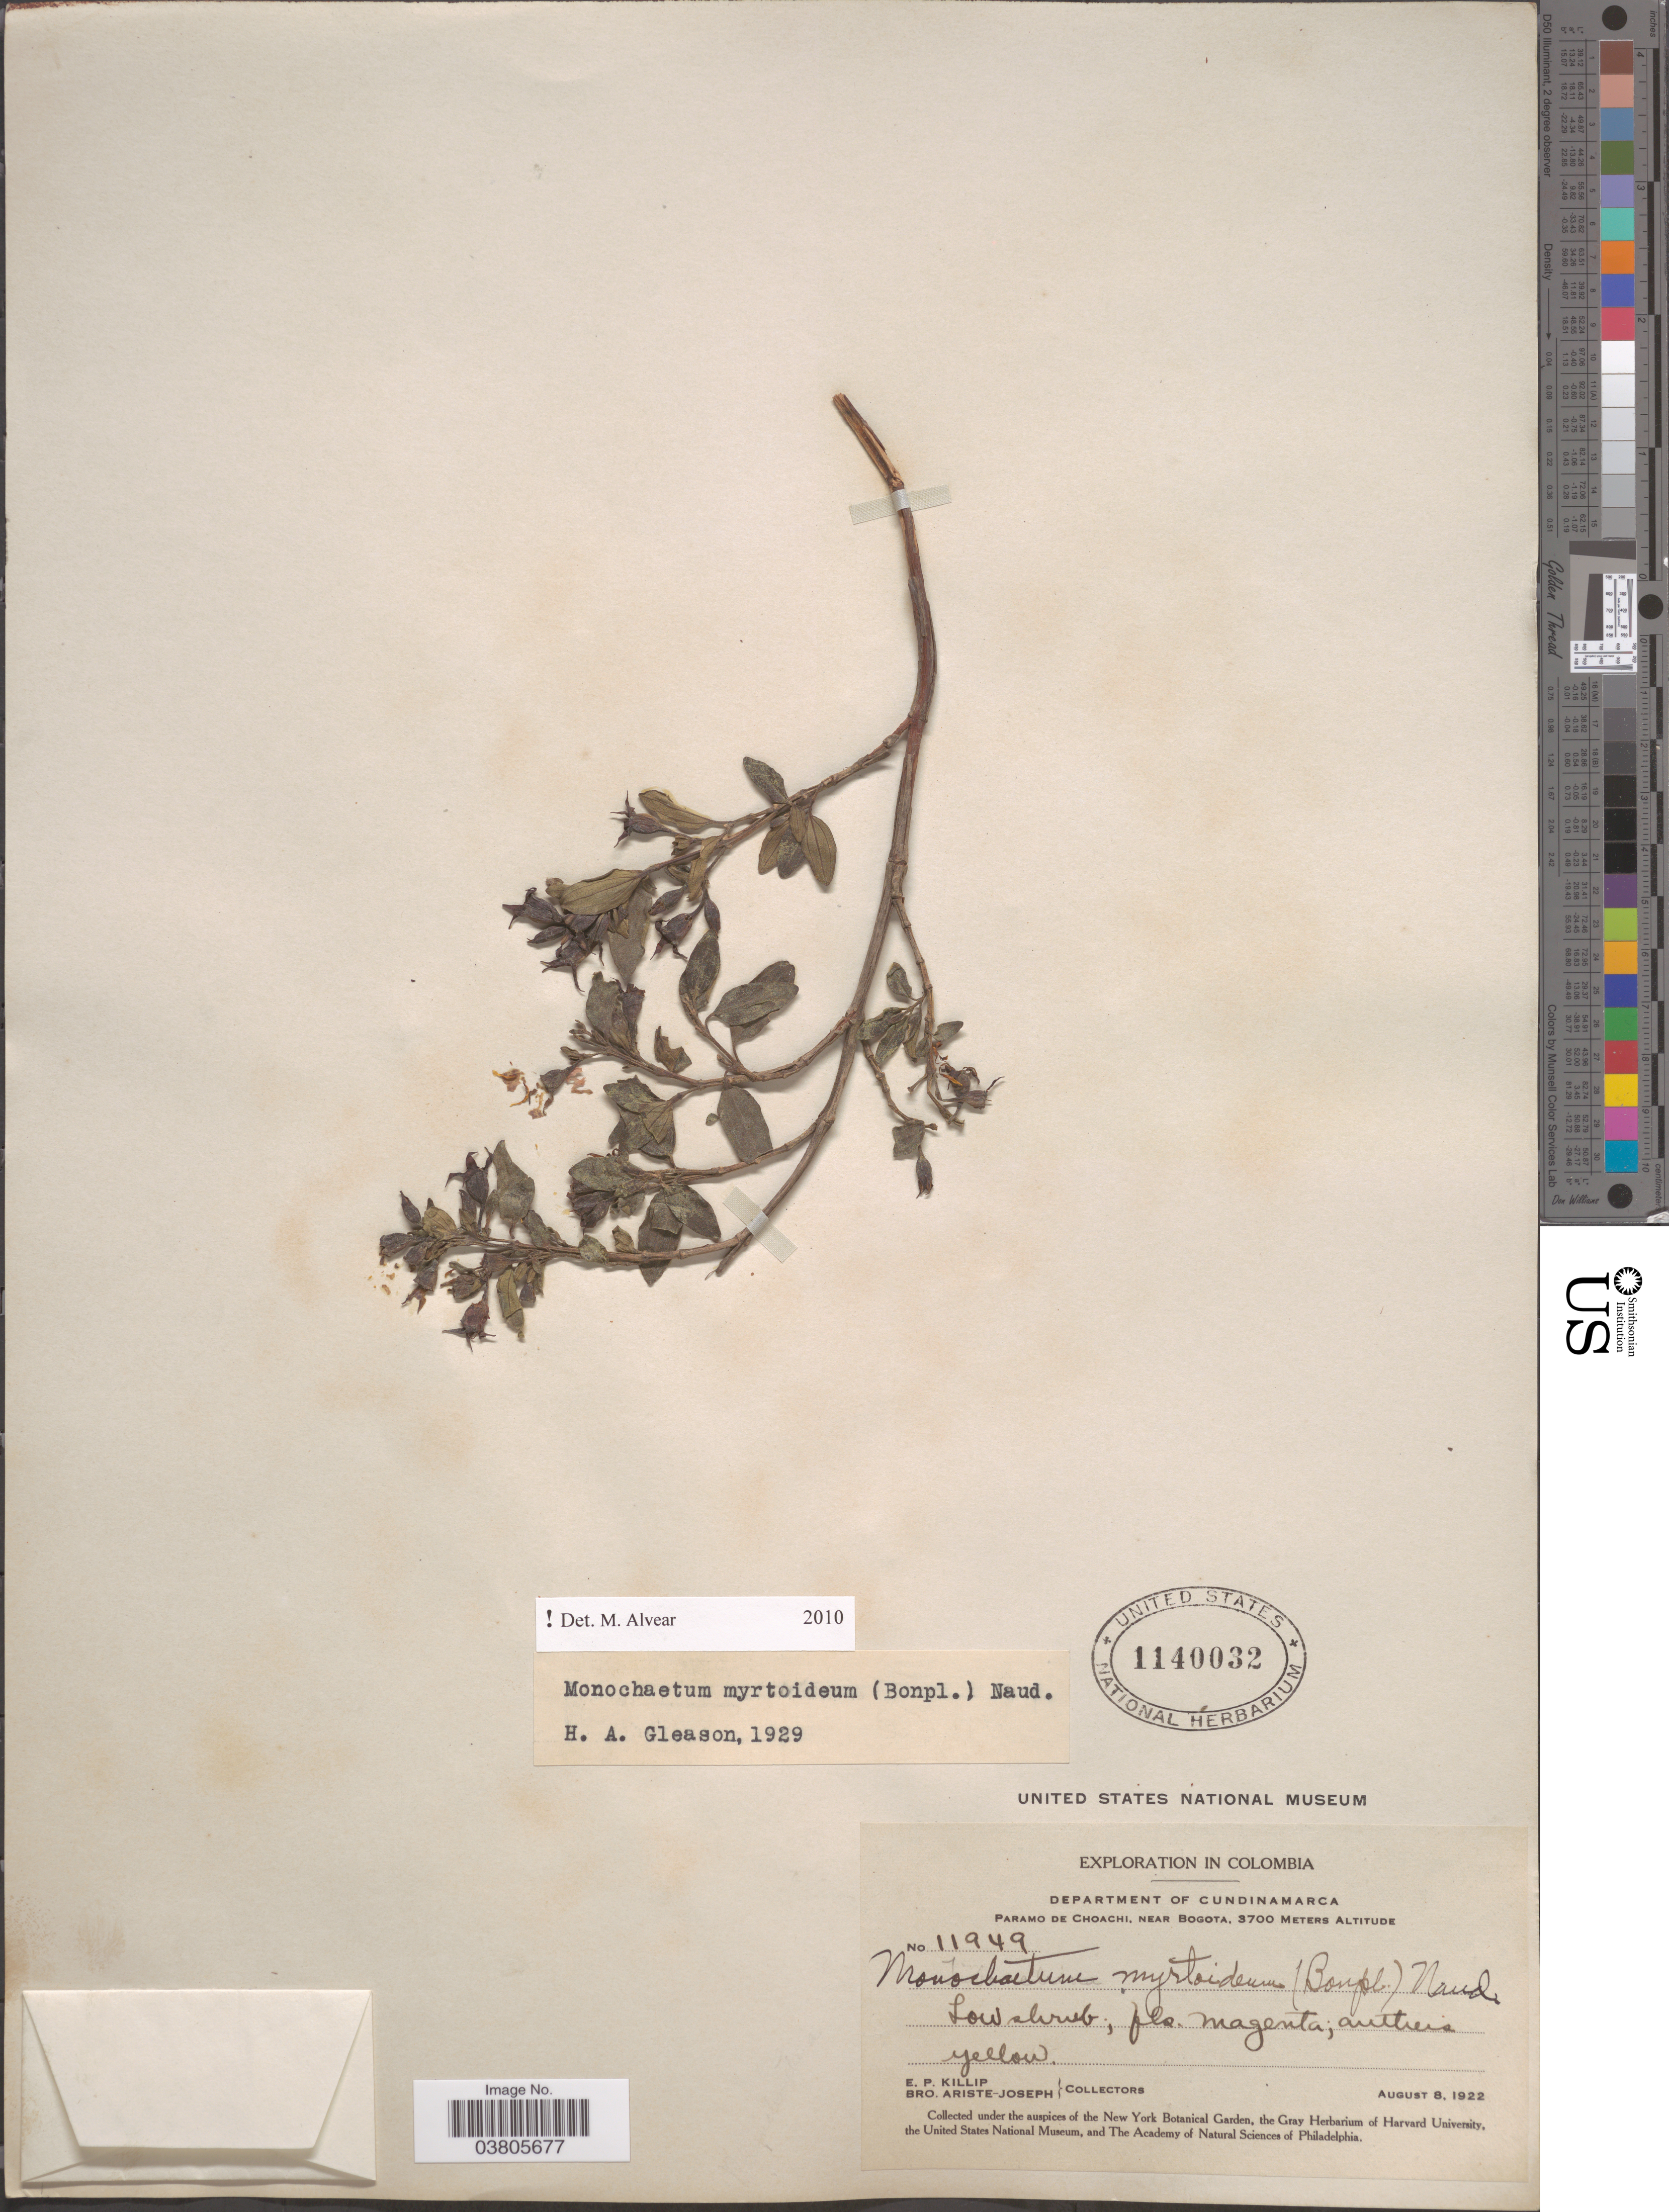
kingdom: Plantae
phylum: Tracheophyta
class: Magnoliopsida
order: Myrtales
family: Melastomataceae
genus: Monochaetum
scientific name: Monochaetum myrtoideum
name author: Naudin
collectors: E. P. Killip & Bro. Ariste-Joseph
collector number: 11949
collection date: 1922-08-08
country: Colombia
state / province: Cundinamarca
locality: Department of Cundinamarca. Paramo de Choachi, near Bogota.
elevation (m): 3700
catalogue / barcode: US 1140032